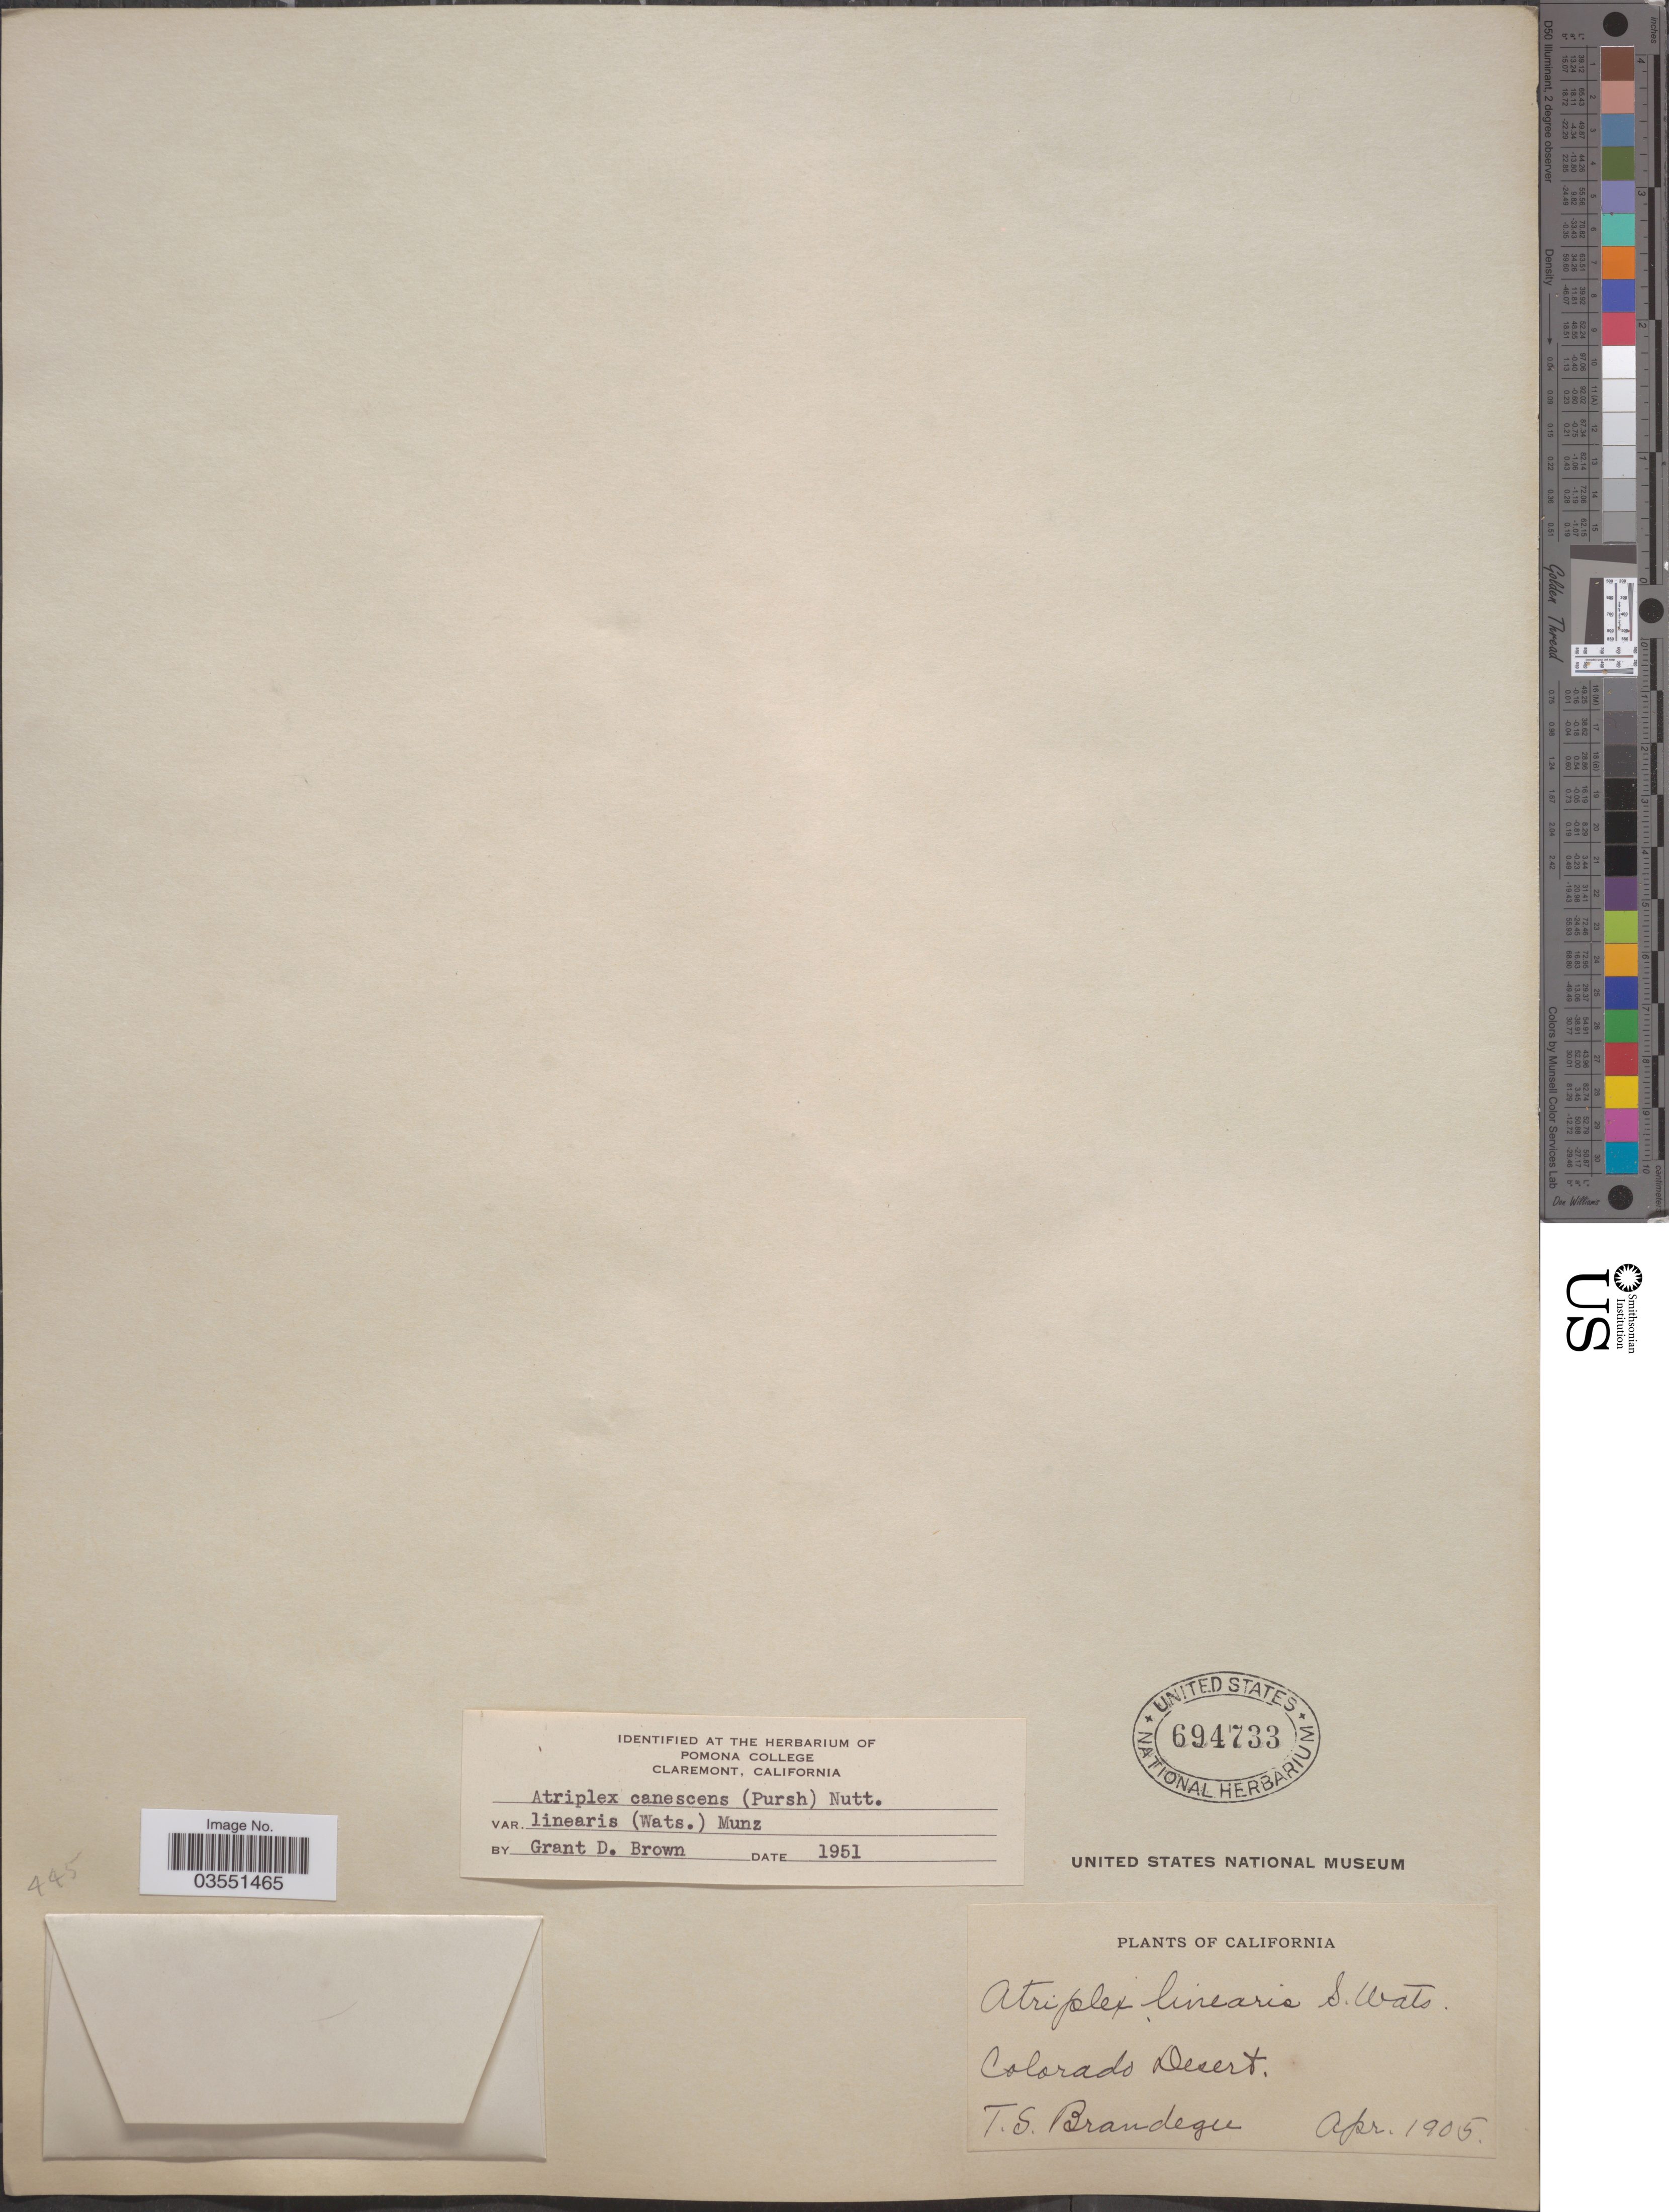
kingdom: Plantae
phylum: Tracheophyta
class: Magnoliopsida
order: Caryophyllales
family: Amaranthaceae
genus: Atriplex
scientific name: Atriplex canescens var. linearis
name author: (Pursh) Nutt.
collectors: T. S. Brandegee (herbarium)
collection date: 1905-04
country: United States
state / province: California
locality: Colorado Desert.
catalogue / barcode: US 694733